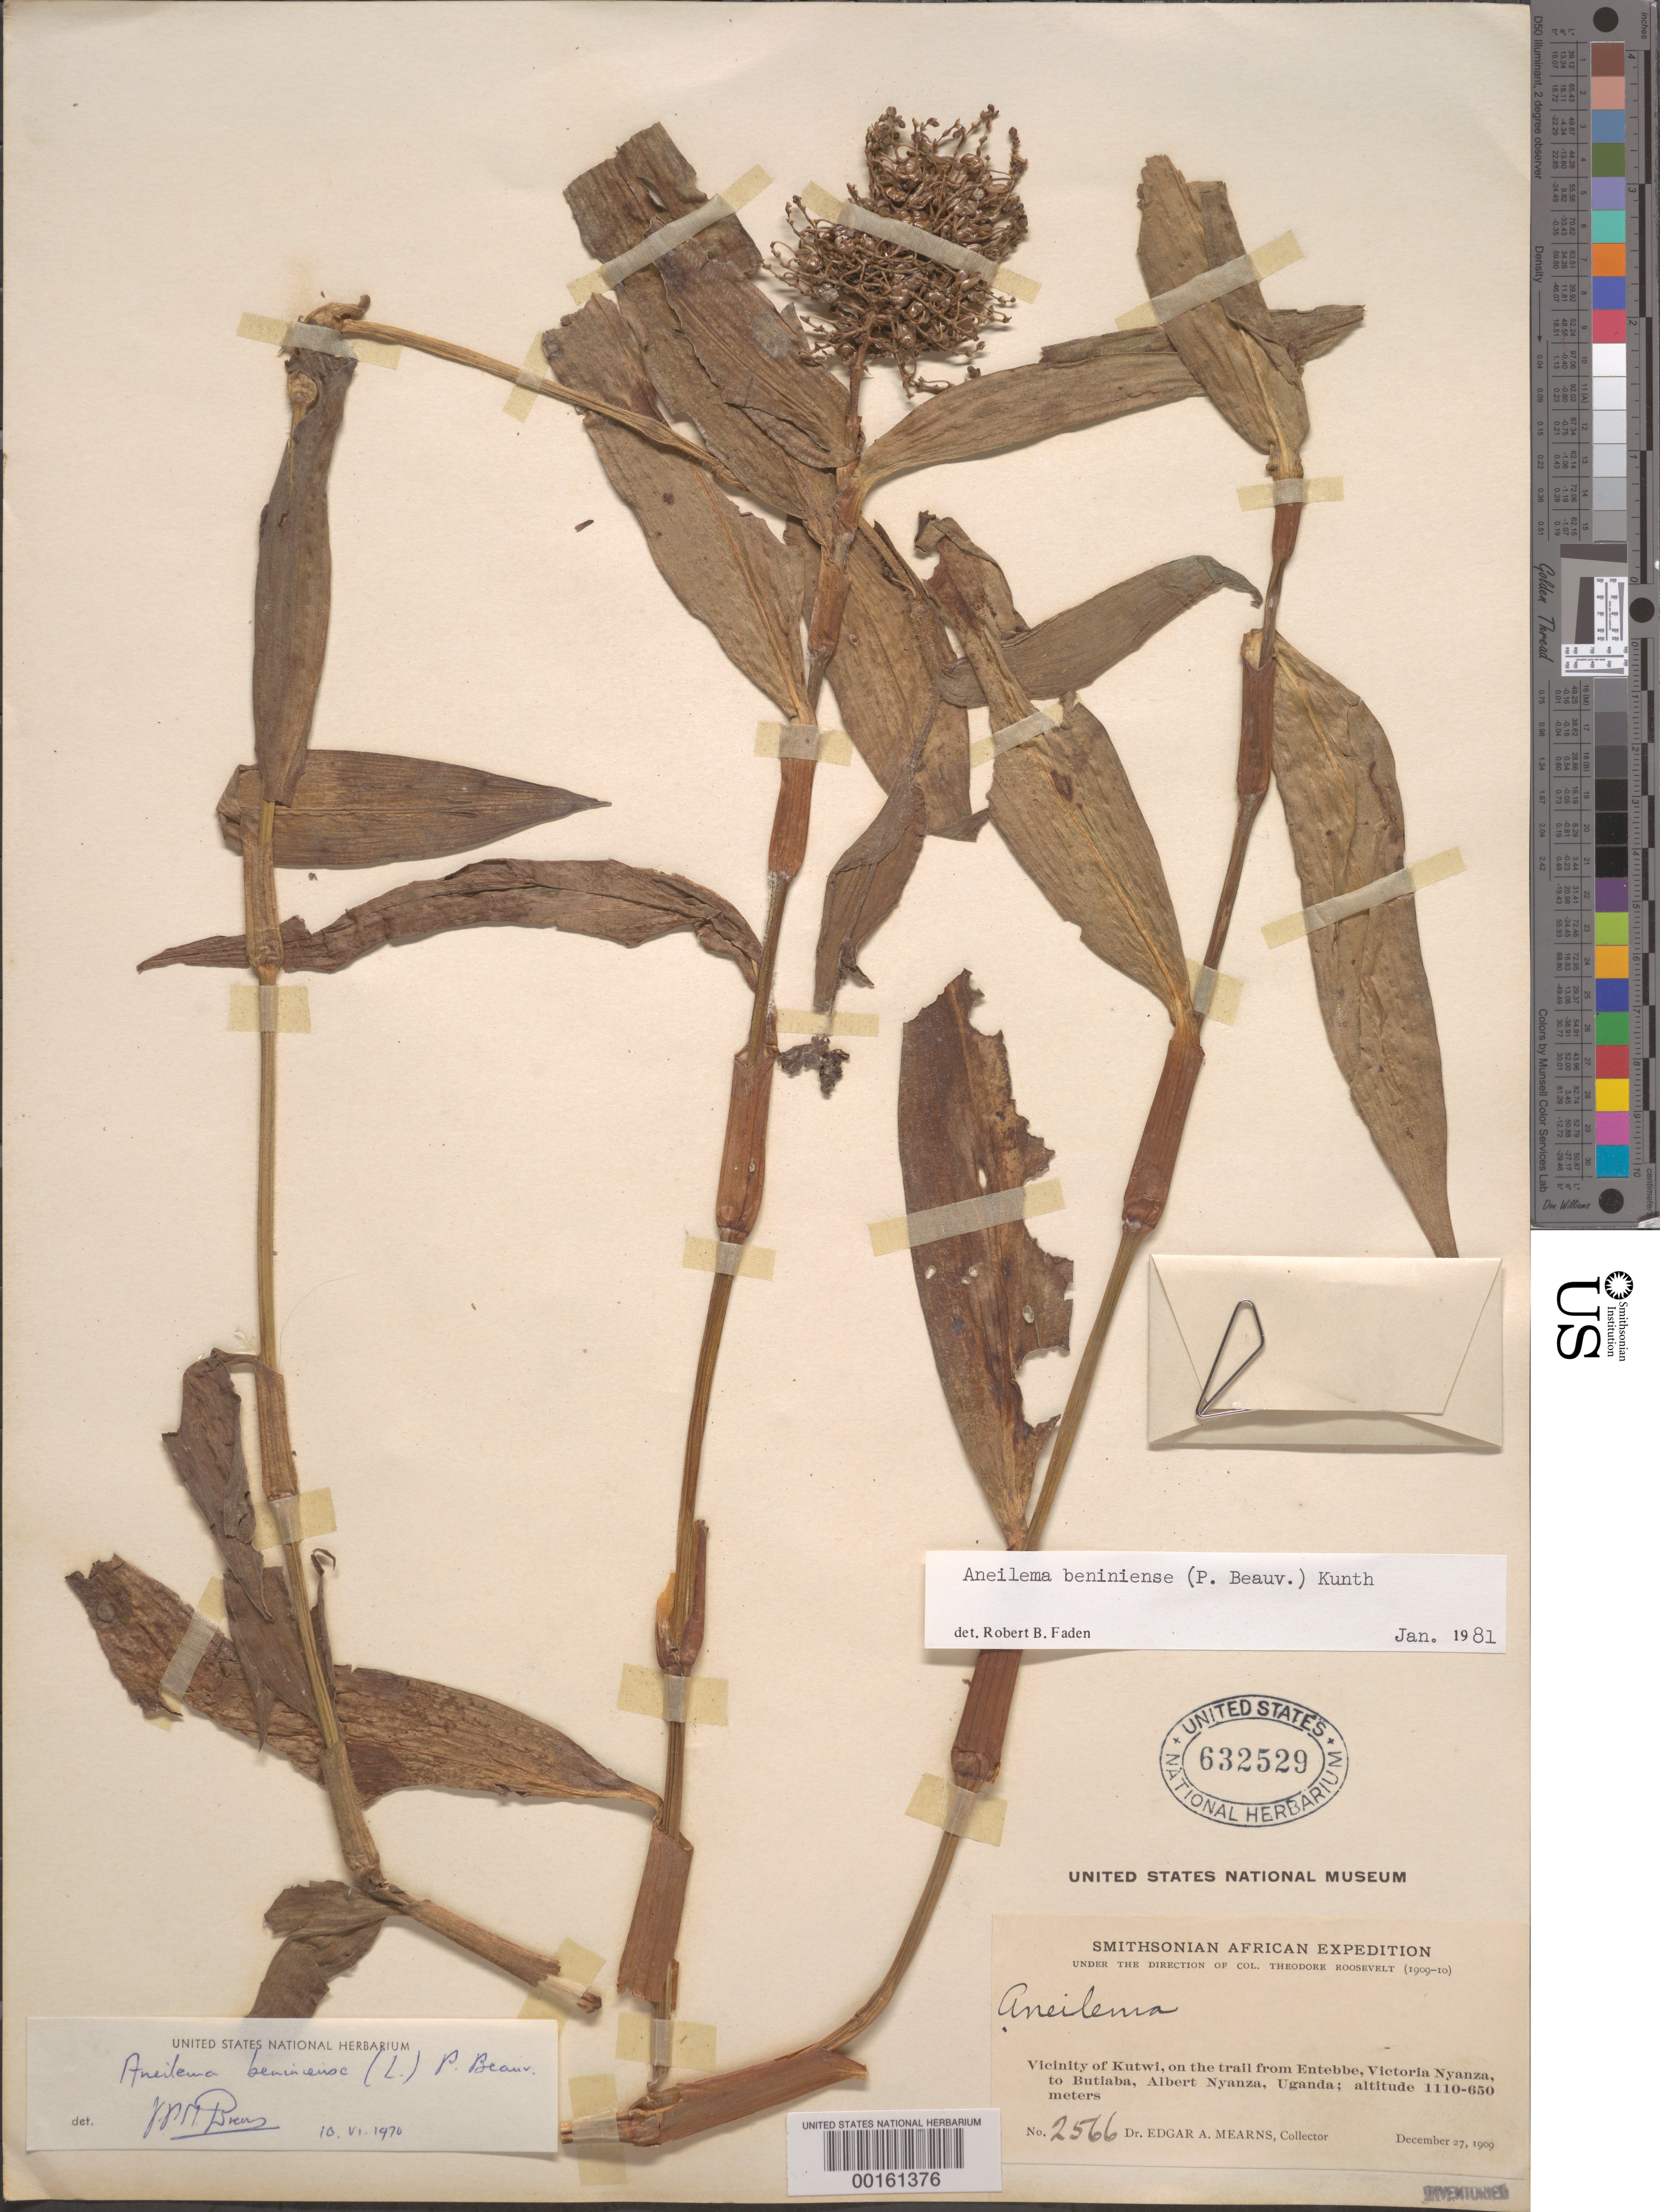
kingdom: Plantae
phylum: Tracheophyta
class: Liliopsida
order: Commelinales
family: Commelinaceae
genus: Aneilema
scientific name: Aneilema beniniense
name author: (P. Beauv.) Kunth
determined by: Faden, Robert B., (US), Smithsonian Institution - National Museum of Natural History (UNITED STATES)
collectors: E. A. Mearns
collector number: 2566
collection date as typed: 27 Dec 1909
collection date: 1909-12-27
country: Uganda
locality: Kutui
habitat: Trailside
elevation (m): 650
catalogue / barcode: US 632529